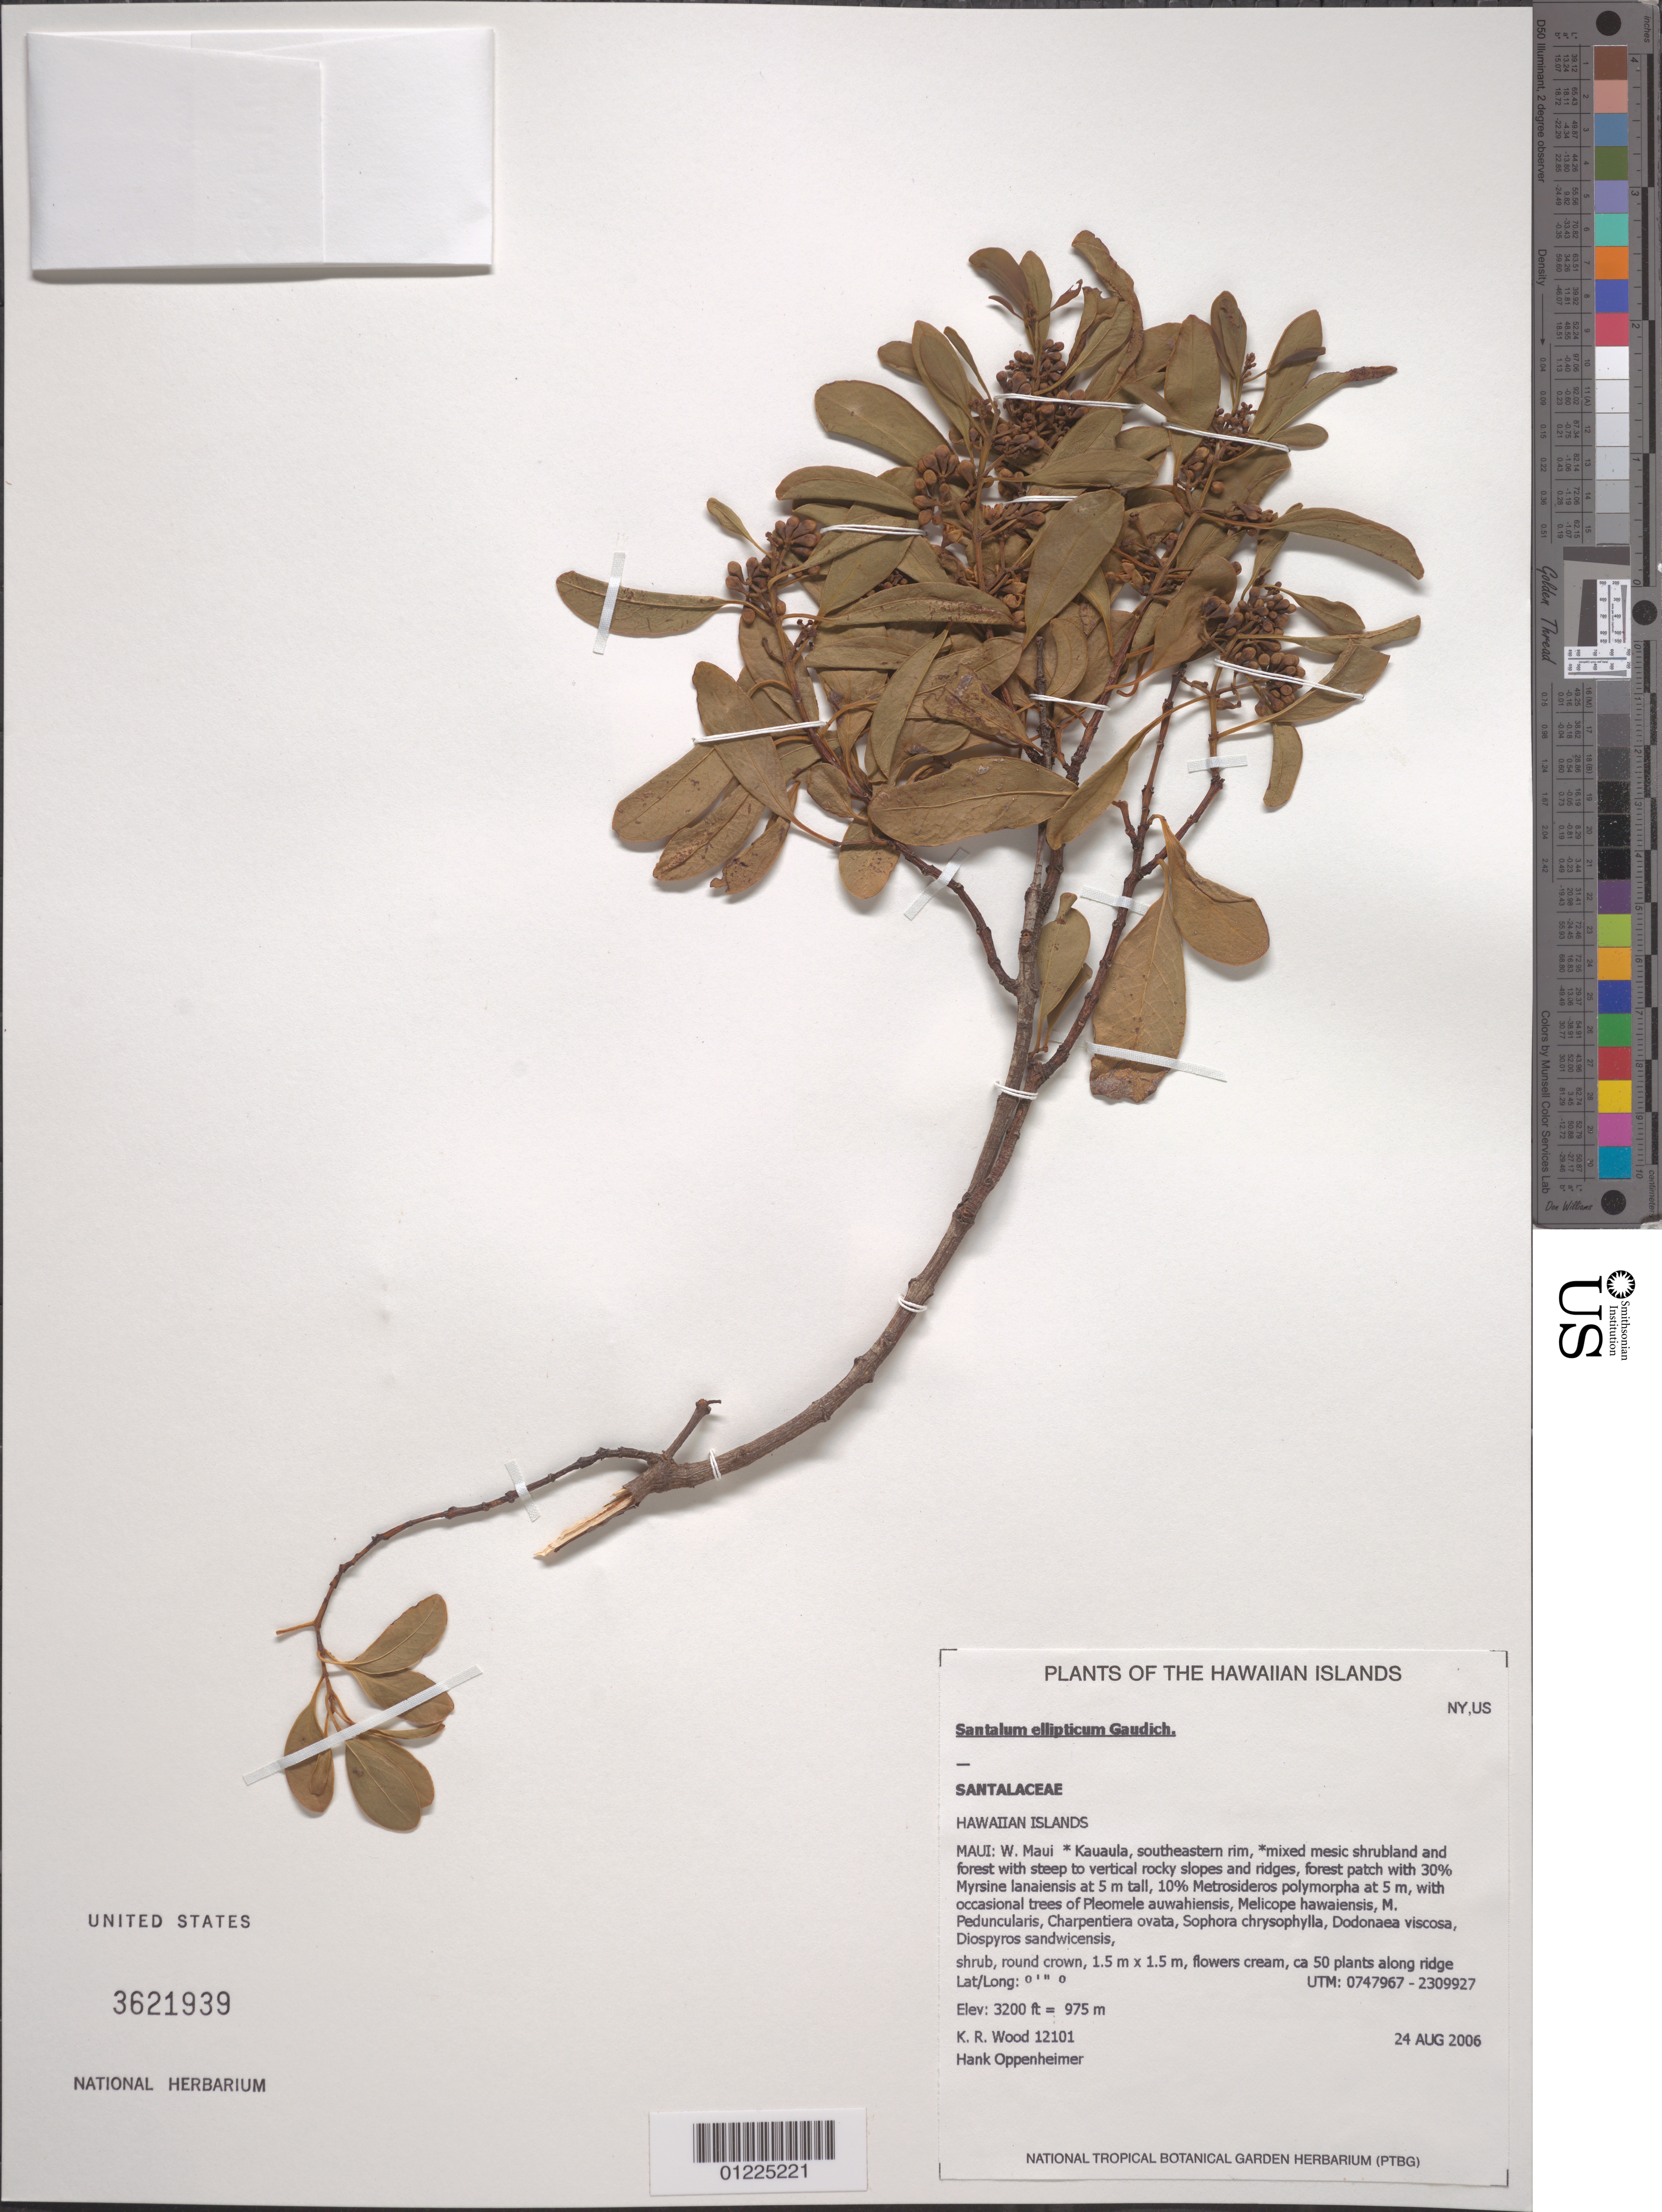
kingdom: Plantae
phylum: Tracheophyta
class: Magnoliopsida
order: Santalales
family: Santalaceae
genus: Santalum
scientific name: Santalum ellipticum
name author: Gaudich.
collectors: K. R. Wood & H. Oppenheimer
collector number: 12101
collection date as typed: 24 Aug 2006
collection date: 2006-08-24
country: United States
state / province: Hawaii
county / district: Maui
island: Maui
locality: West Maui; Kauaula, southeastern rim.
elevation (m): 975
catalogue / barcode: US 3621939